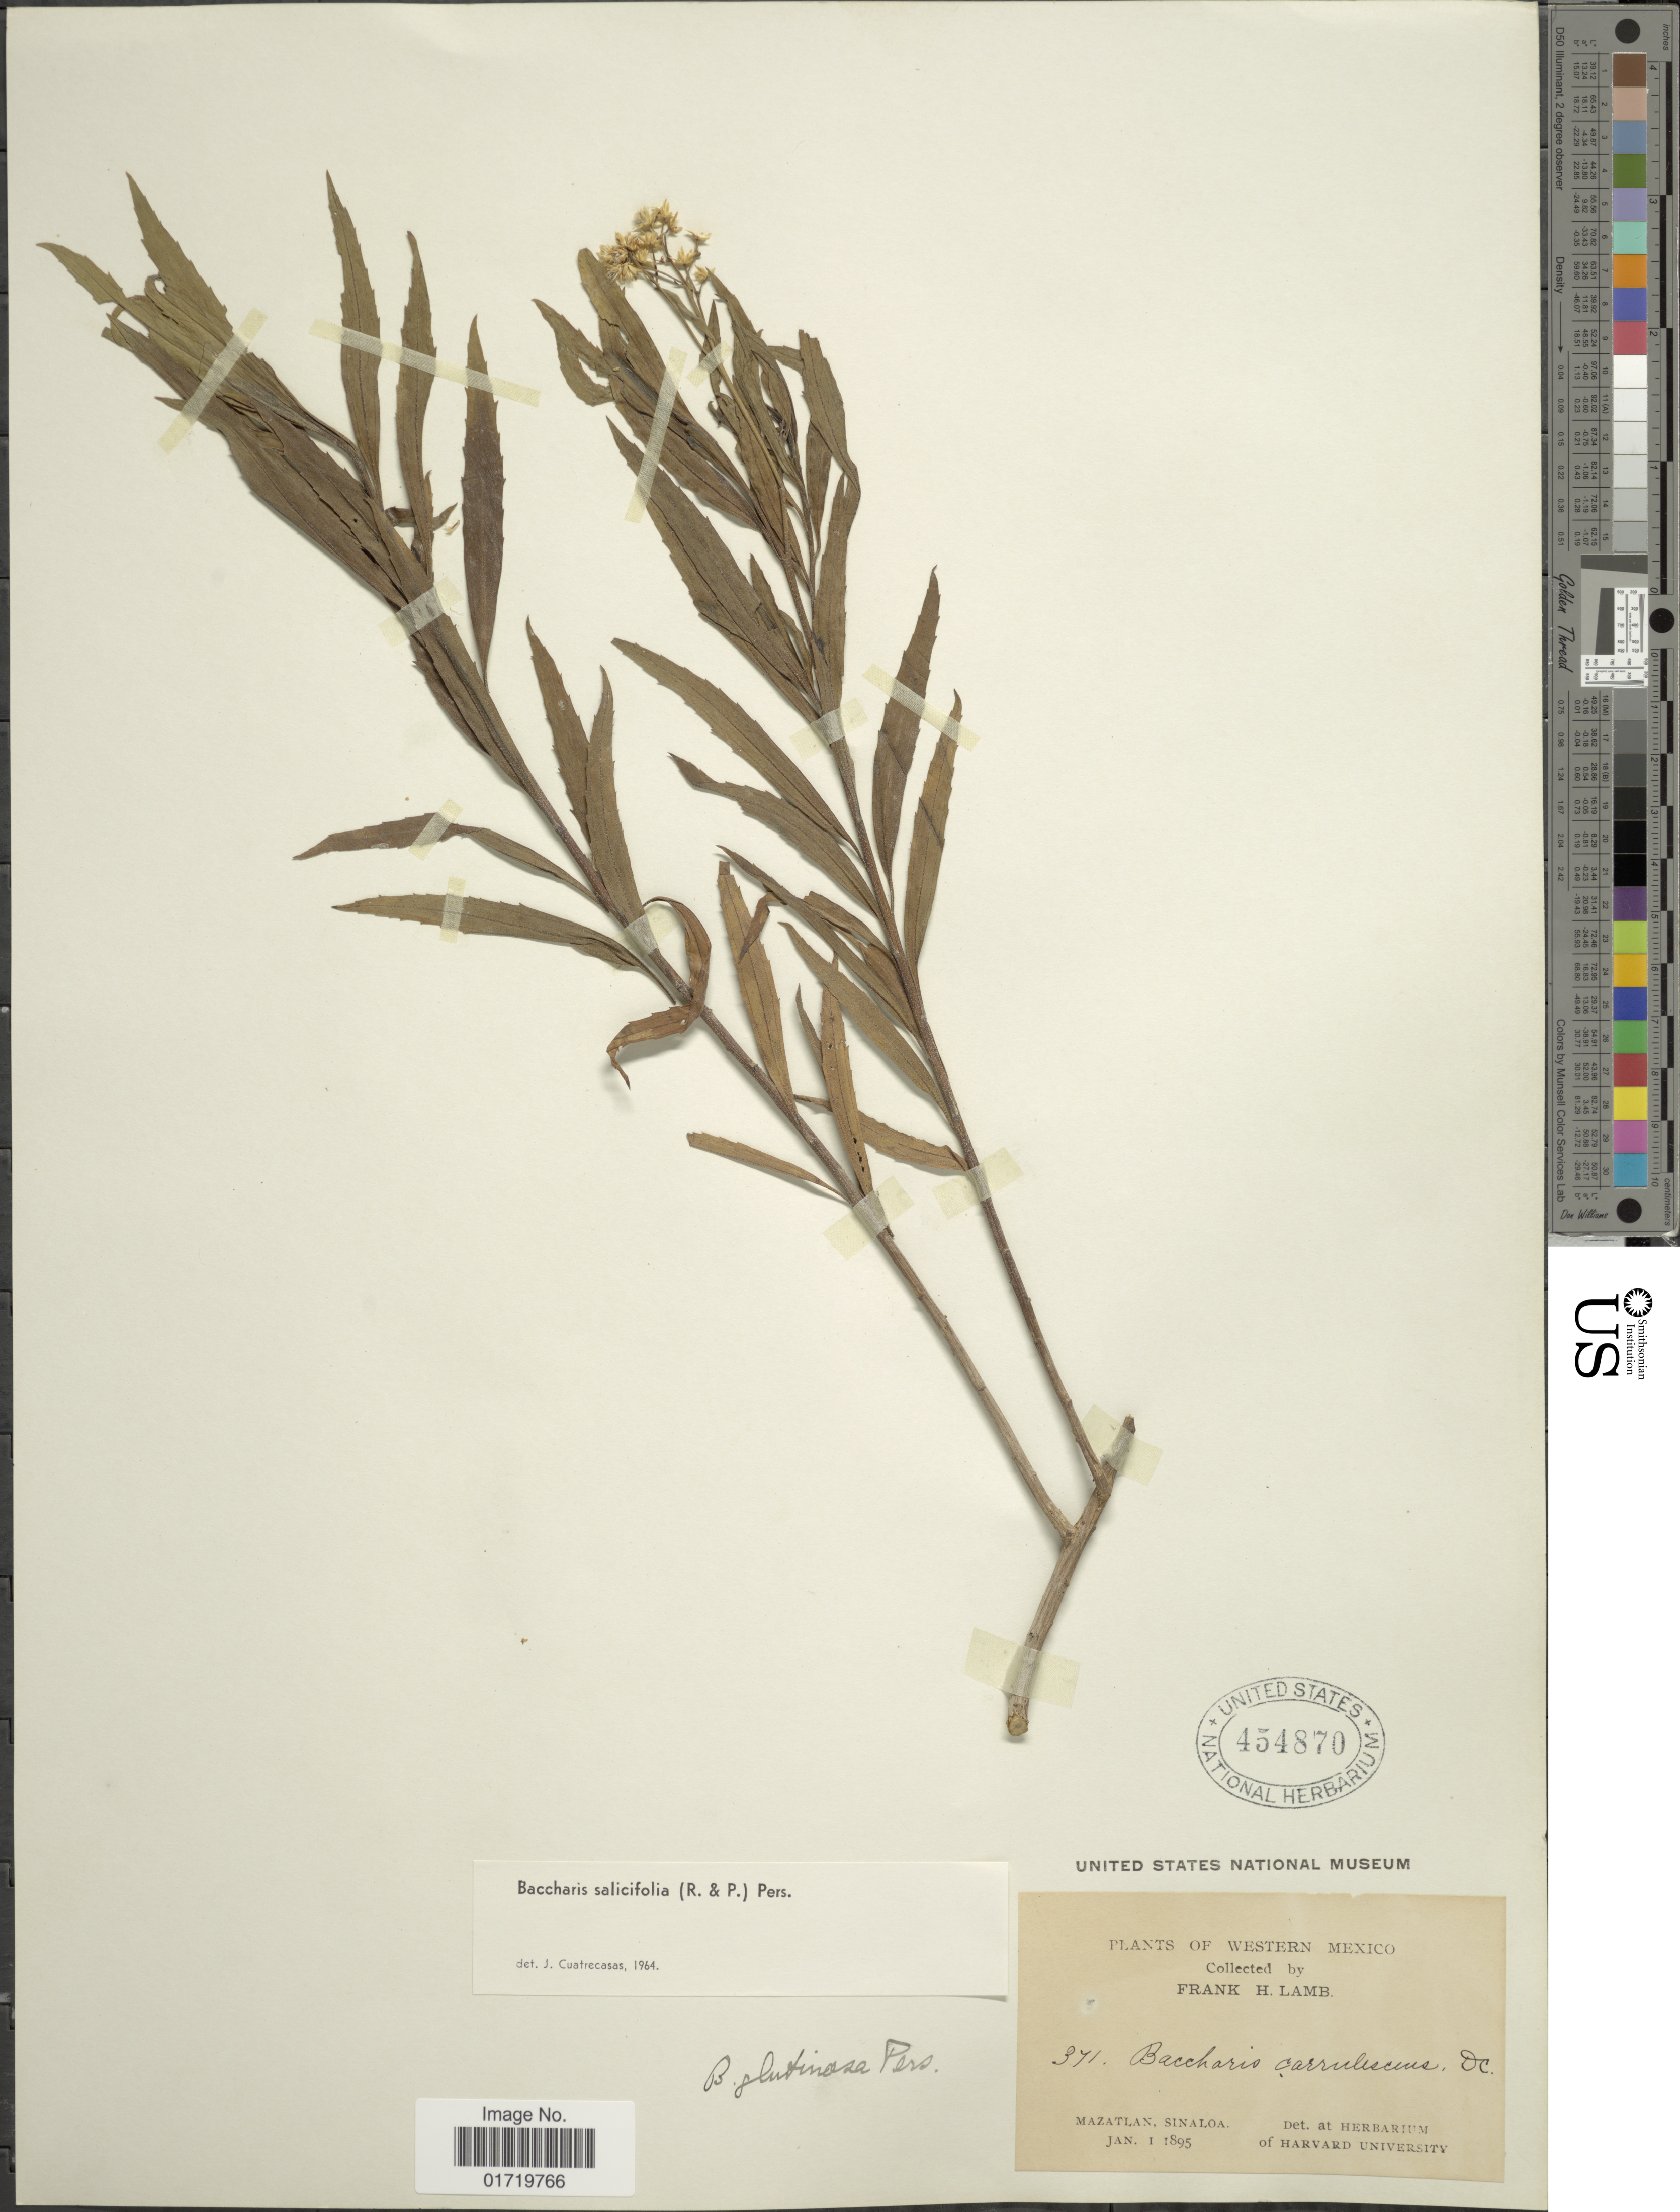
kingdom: Plantae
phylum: Tracheophyta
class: Magnoliopsida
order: Asterales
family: Asteraceae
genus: Baccharis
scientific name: Baccharis salicifolia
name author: (Ruiz & Pav.) Pers.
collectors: F. H. Lamb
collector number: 371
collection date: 1895-01-01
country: Mexico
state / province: Sinaloa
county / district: Mazatlán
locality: Mazatlán.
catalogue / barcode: US 454870